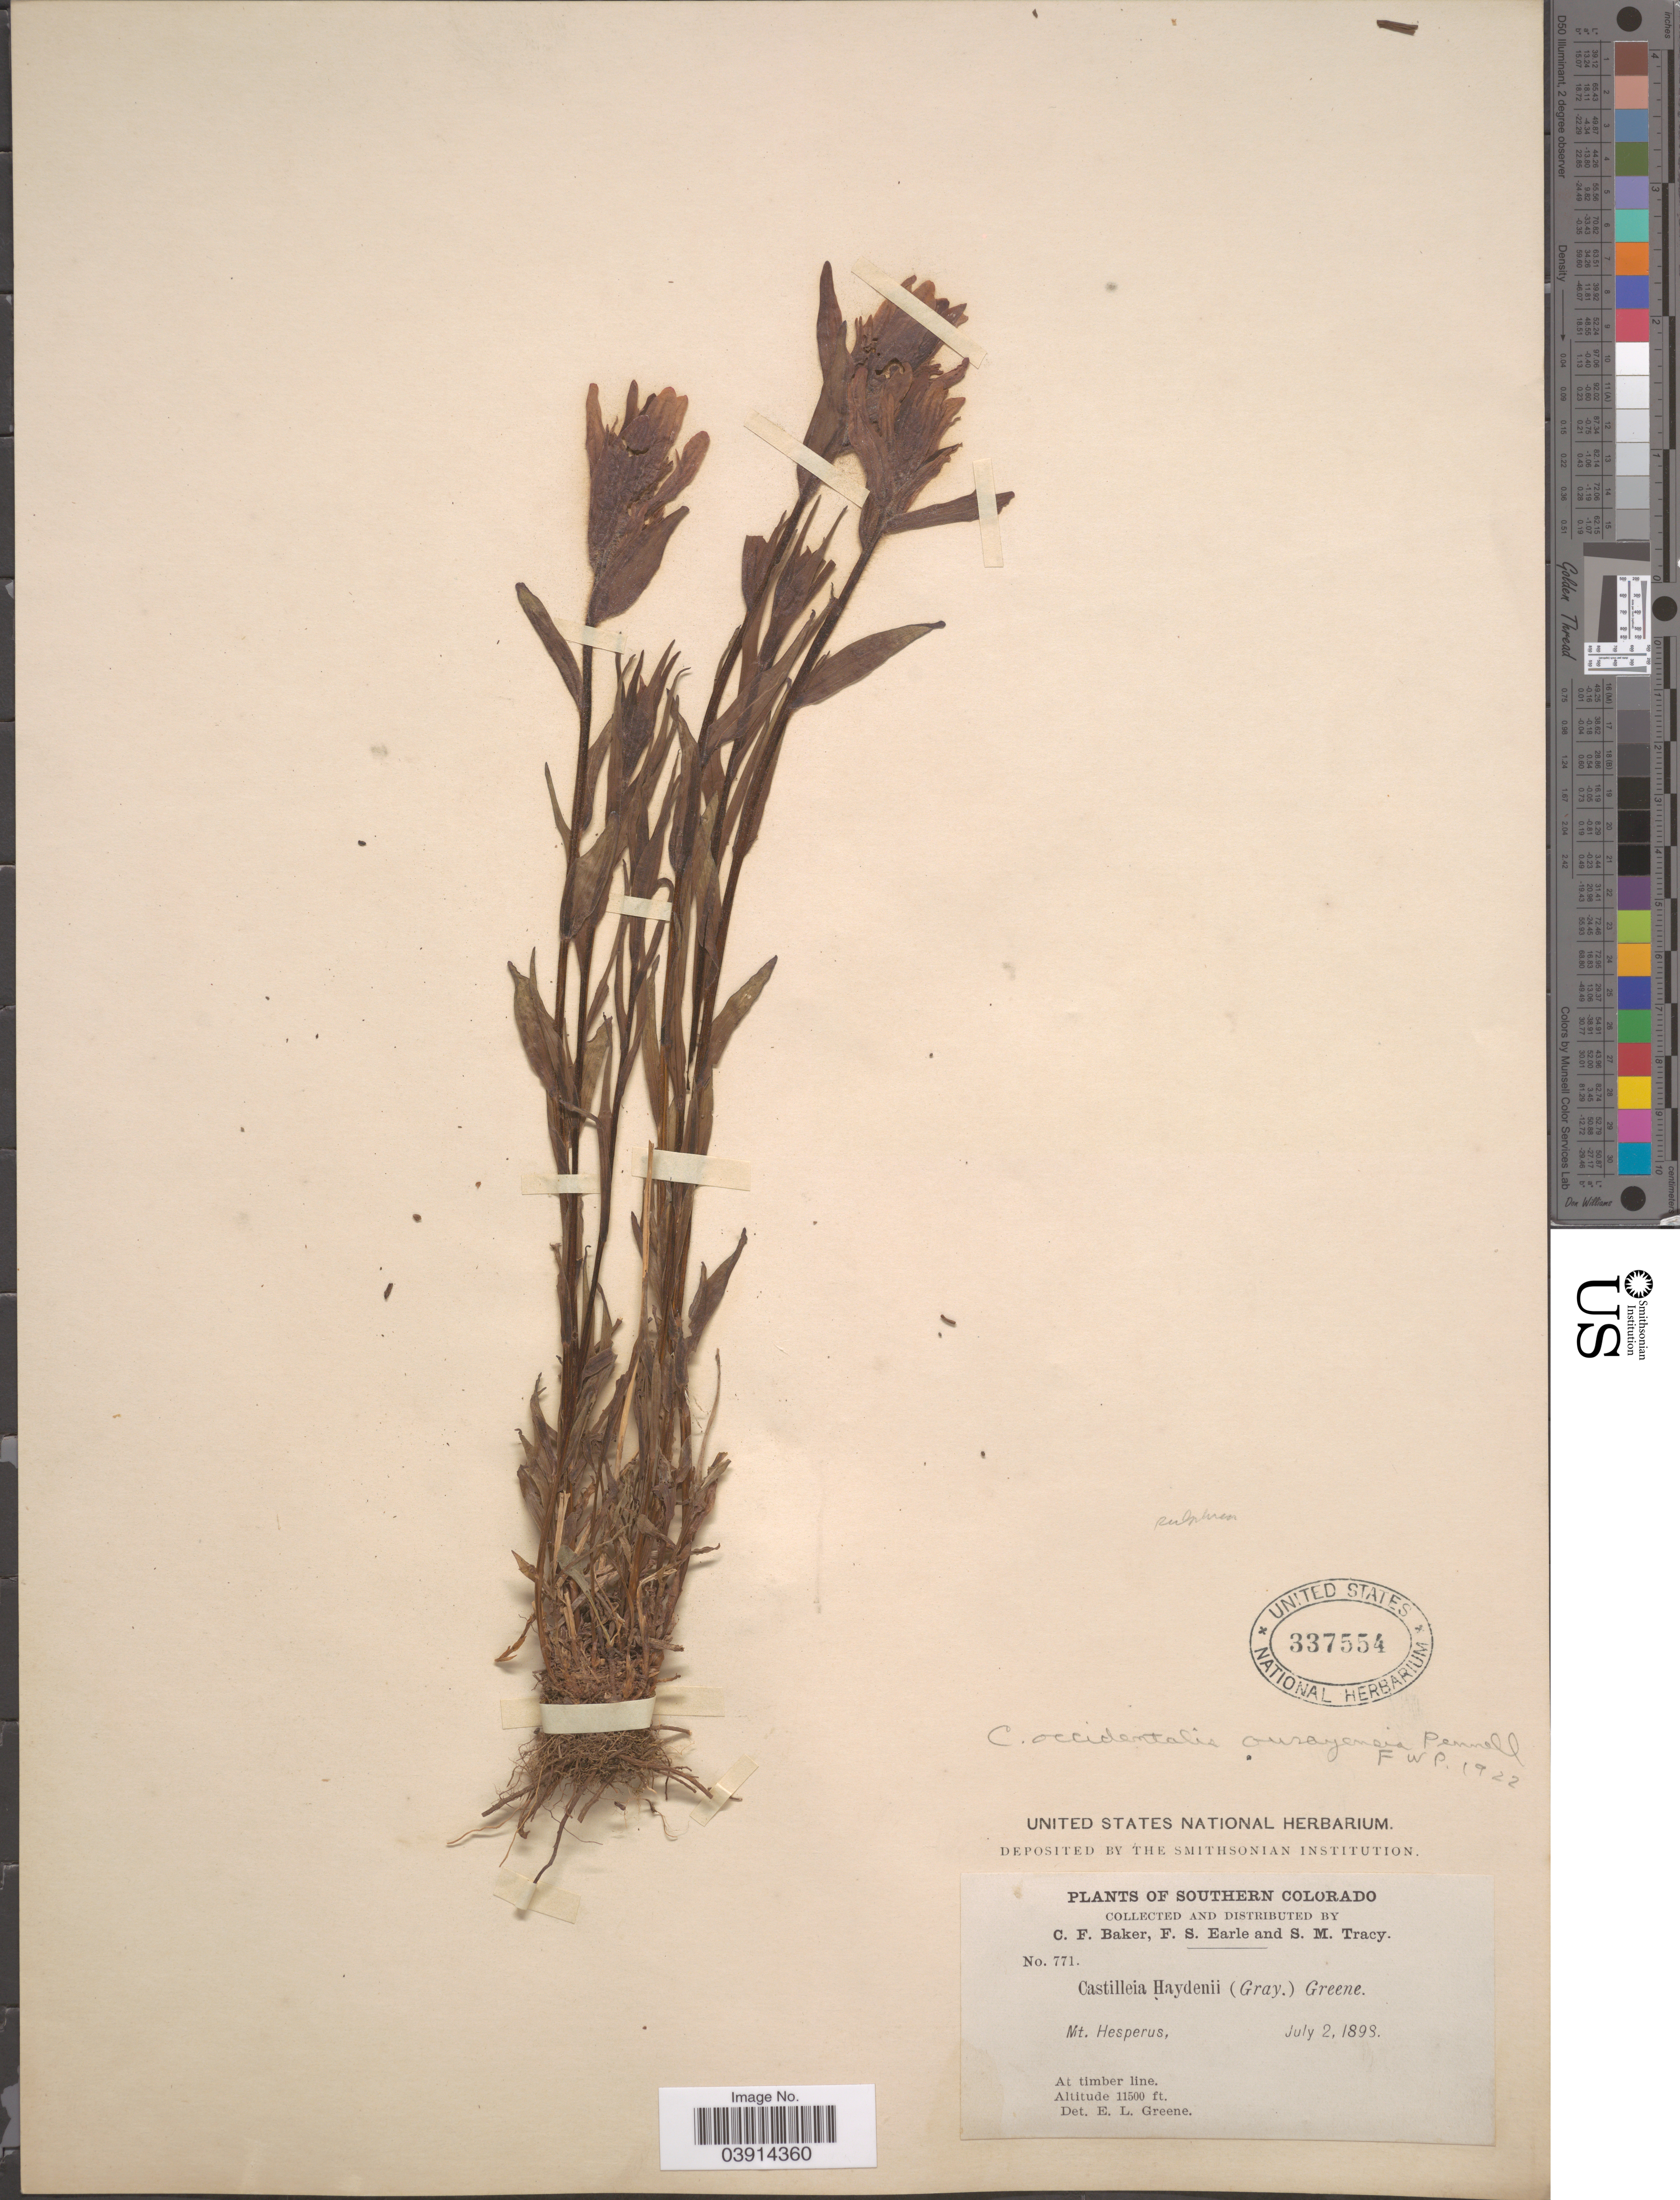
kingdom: Plantae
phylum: Tracheophyta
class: Magnoliopsida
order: Lamiales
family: Orobanchaceae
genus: Castilleja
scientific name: Castilleja sulphurea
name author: Rydb.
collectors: C. F. Baker, F. S. Earle & S. M. Tracy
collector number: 771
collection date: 1898-07-02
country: United States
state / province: Colorado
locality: Southern Colorado. Mt. Hesperus.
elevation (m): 3505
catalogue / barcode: US 337554